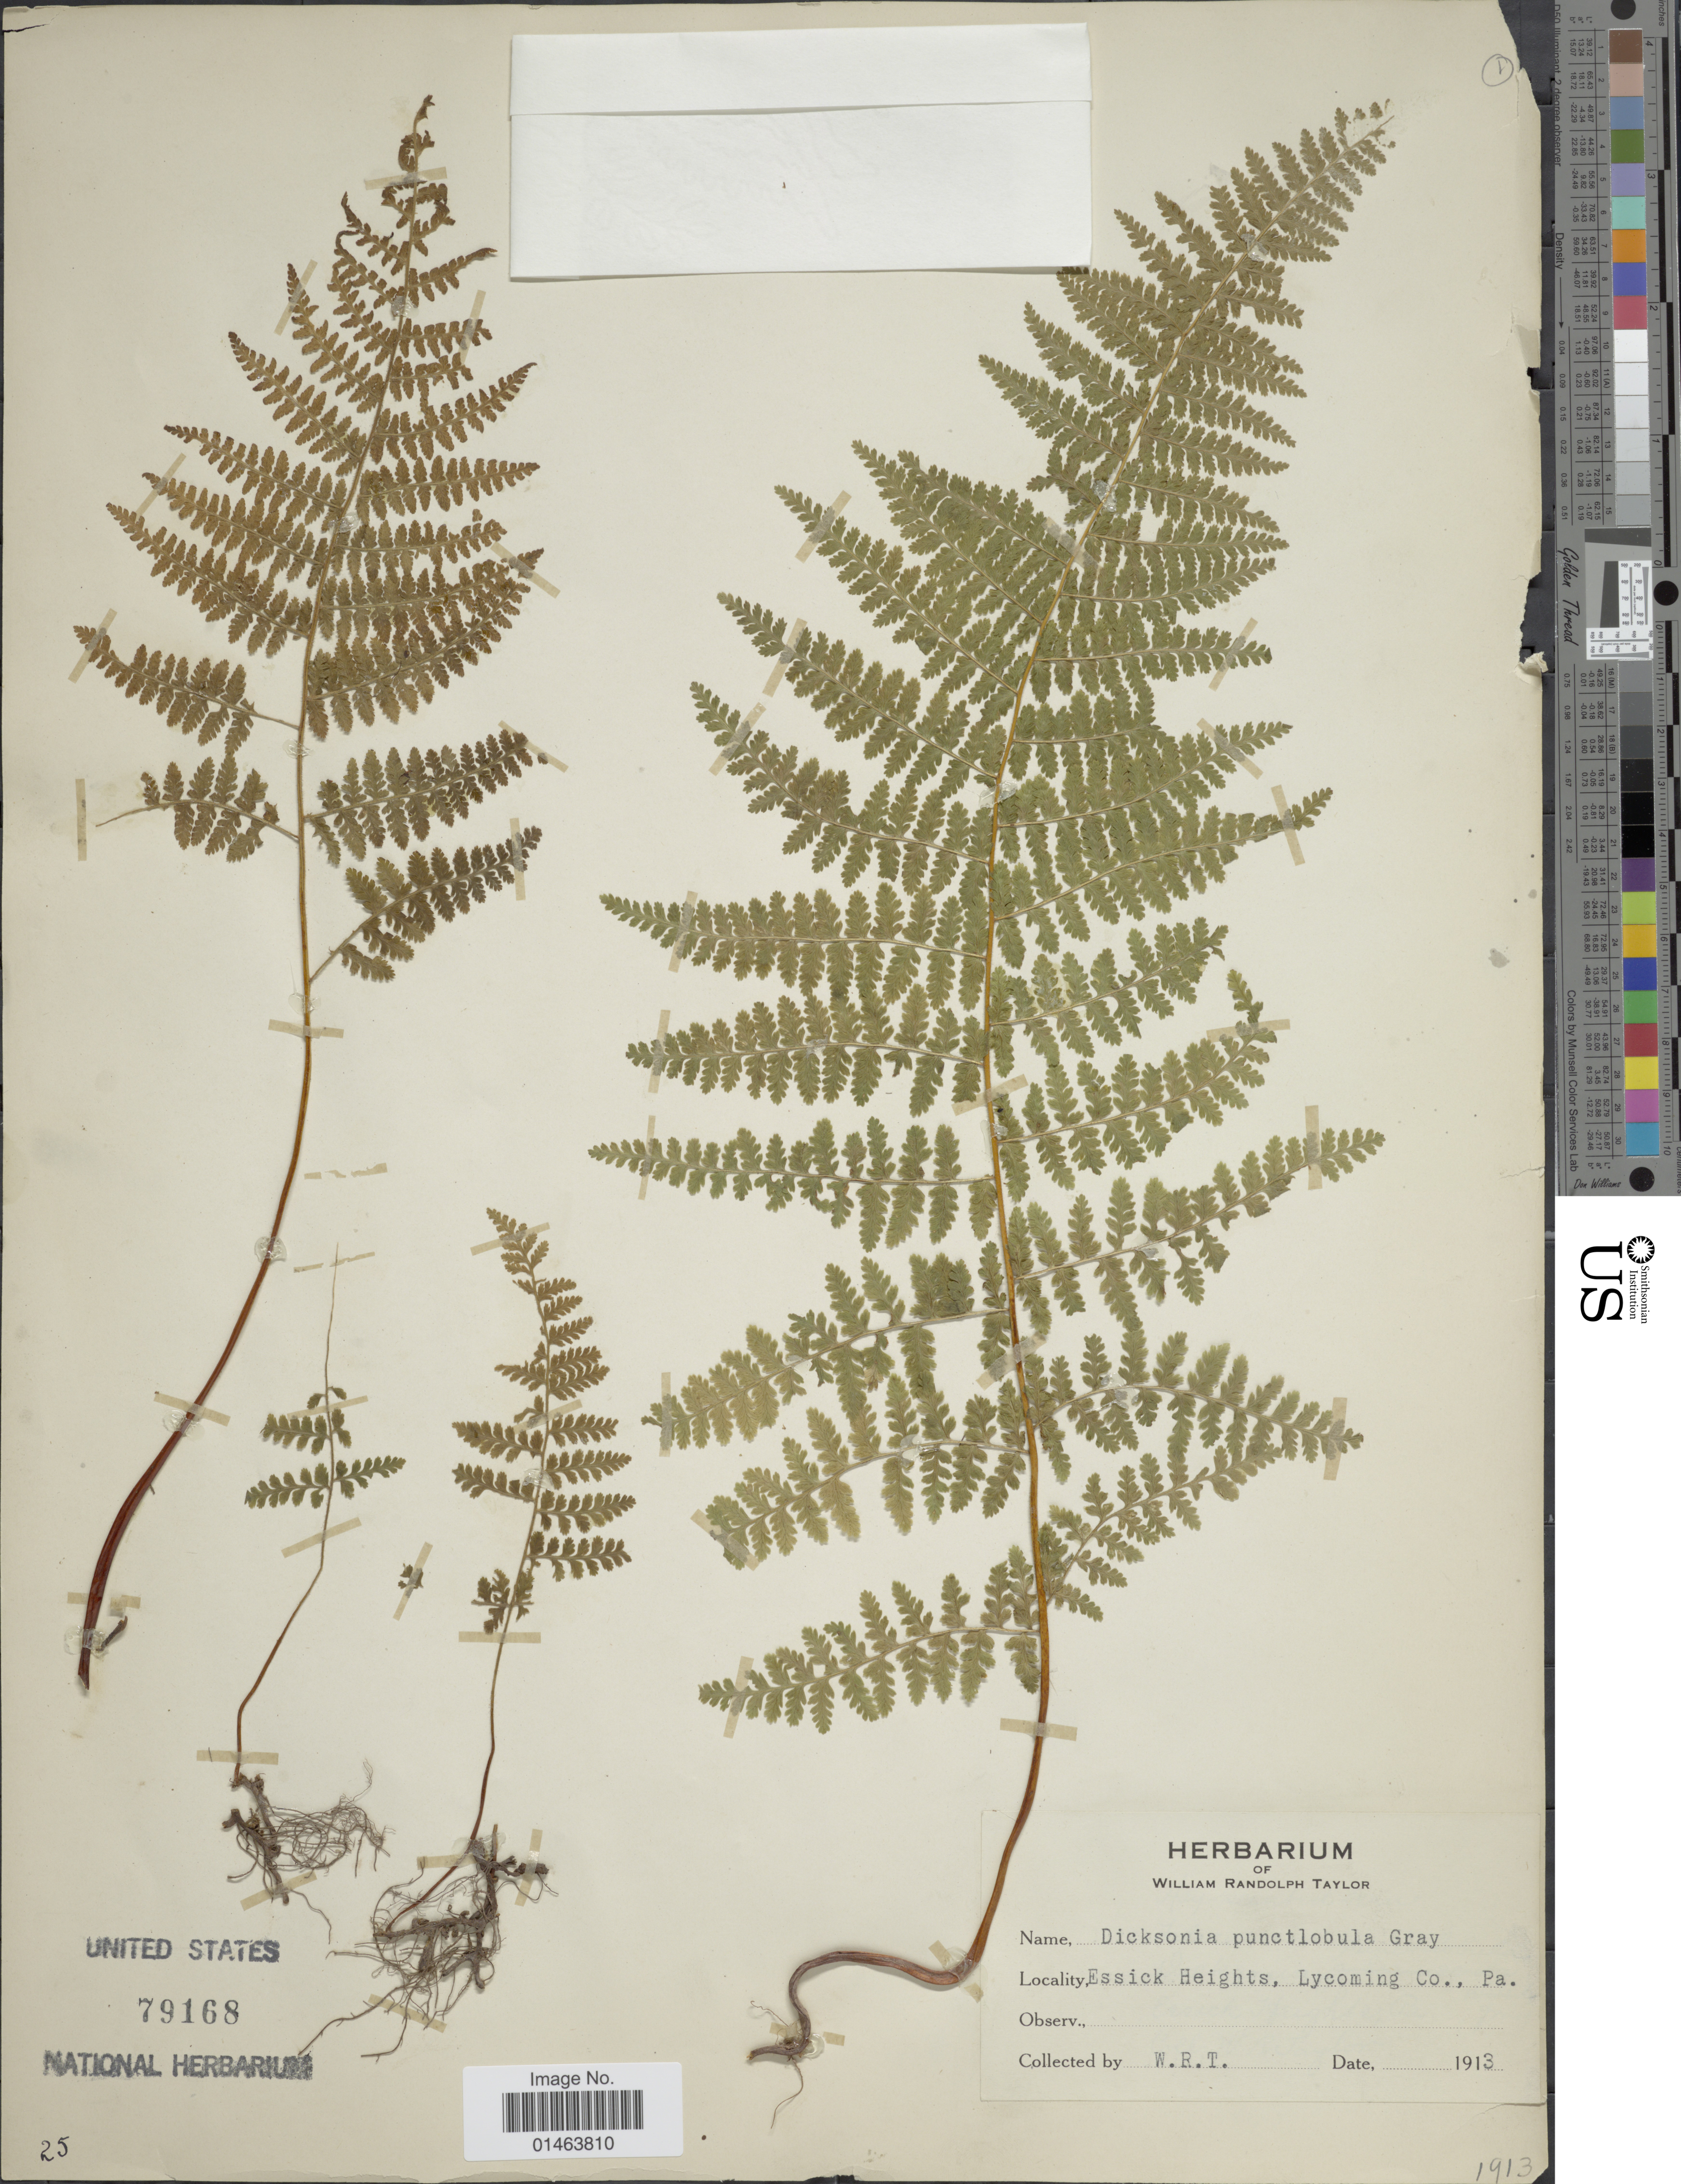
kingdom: Plantae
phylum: Tracheophyta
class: Polypodiopsida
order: Polypodiales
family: Dennstaedtiaceae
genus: Dennstaedtia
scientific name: Dennstaedtia punctilobula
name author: (Michx.) T. Moore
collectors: W. R. Taylor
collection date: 1913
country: United States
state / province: Pennsylvania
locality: Pennsylvania, Essick Heights, Lycoming Co.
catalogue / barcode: US 79168